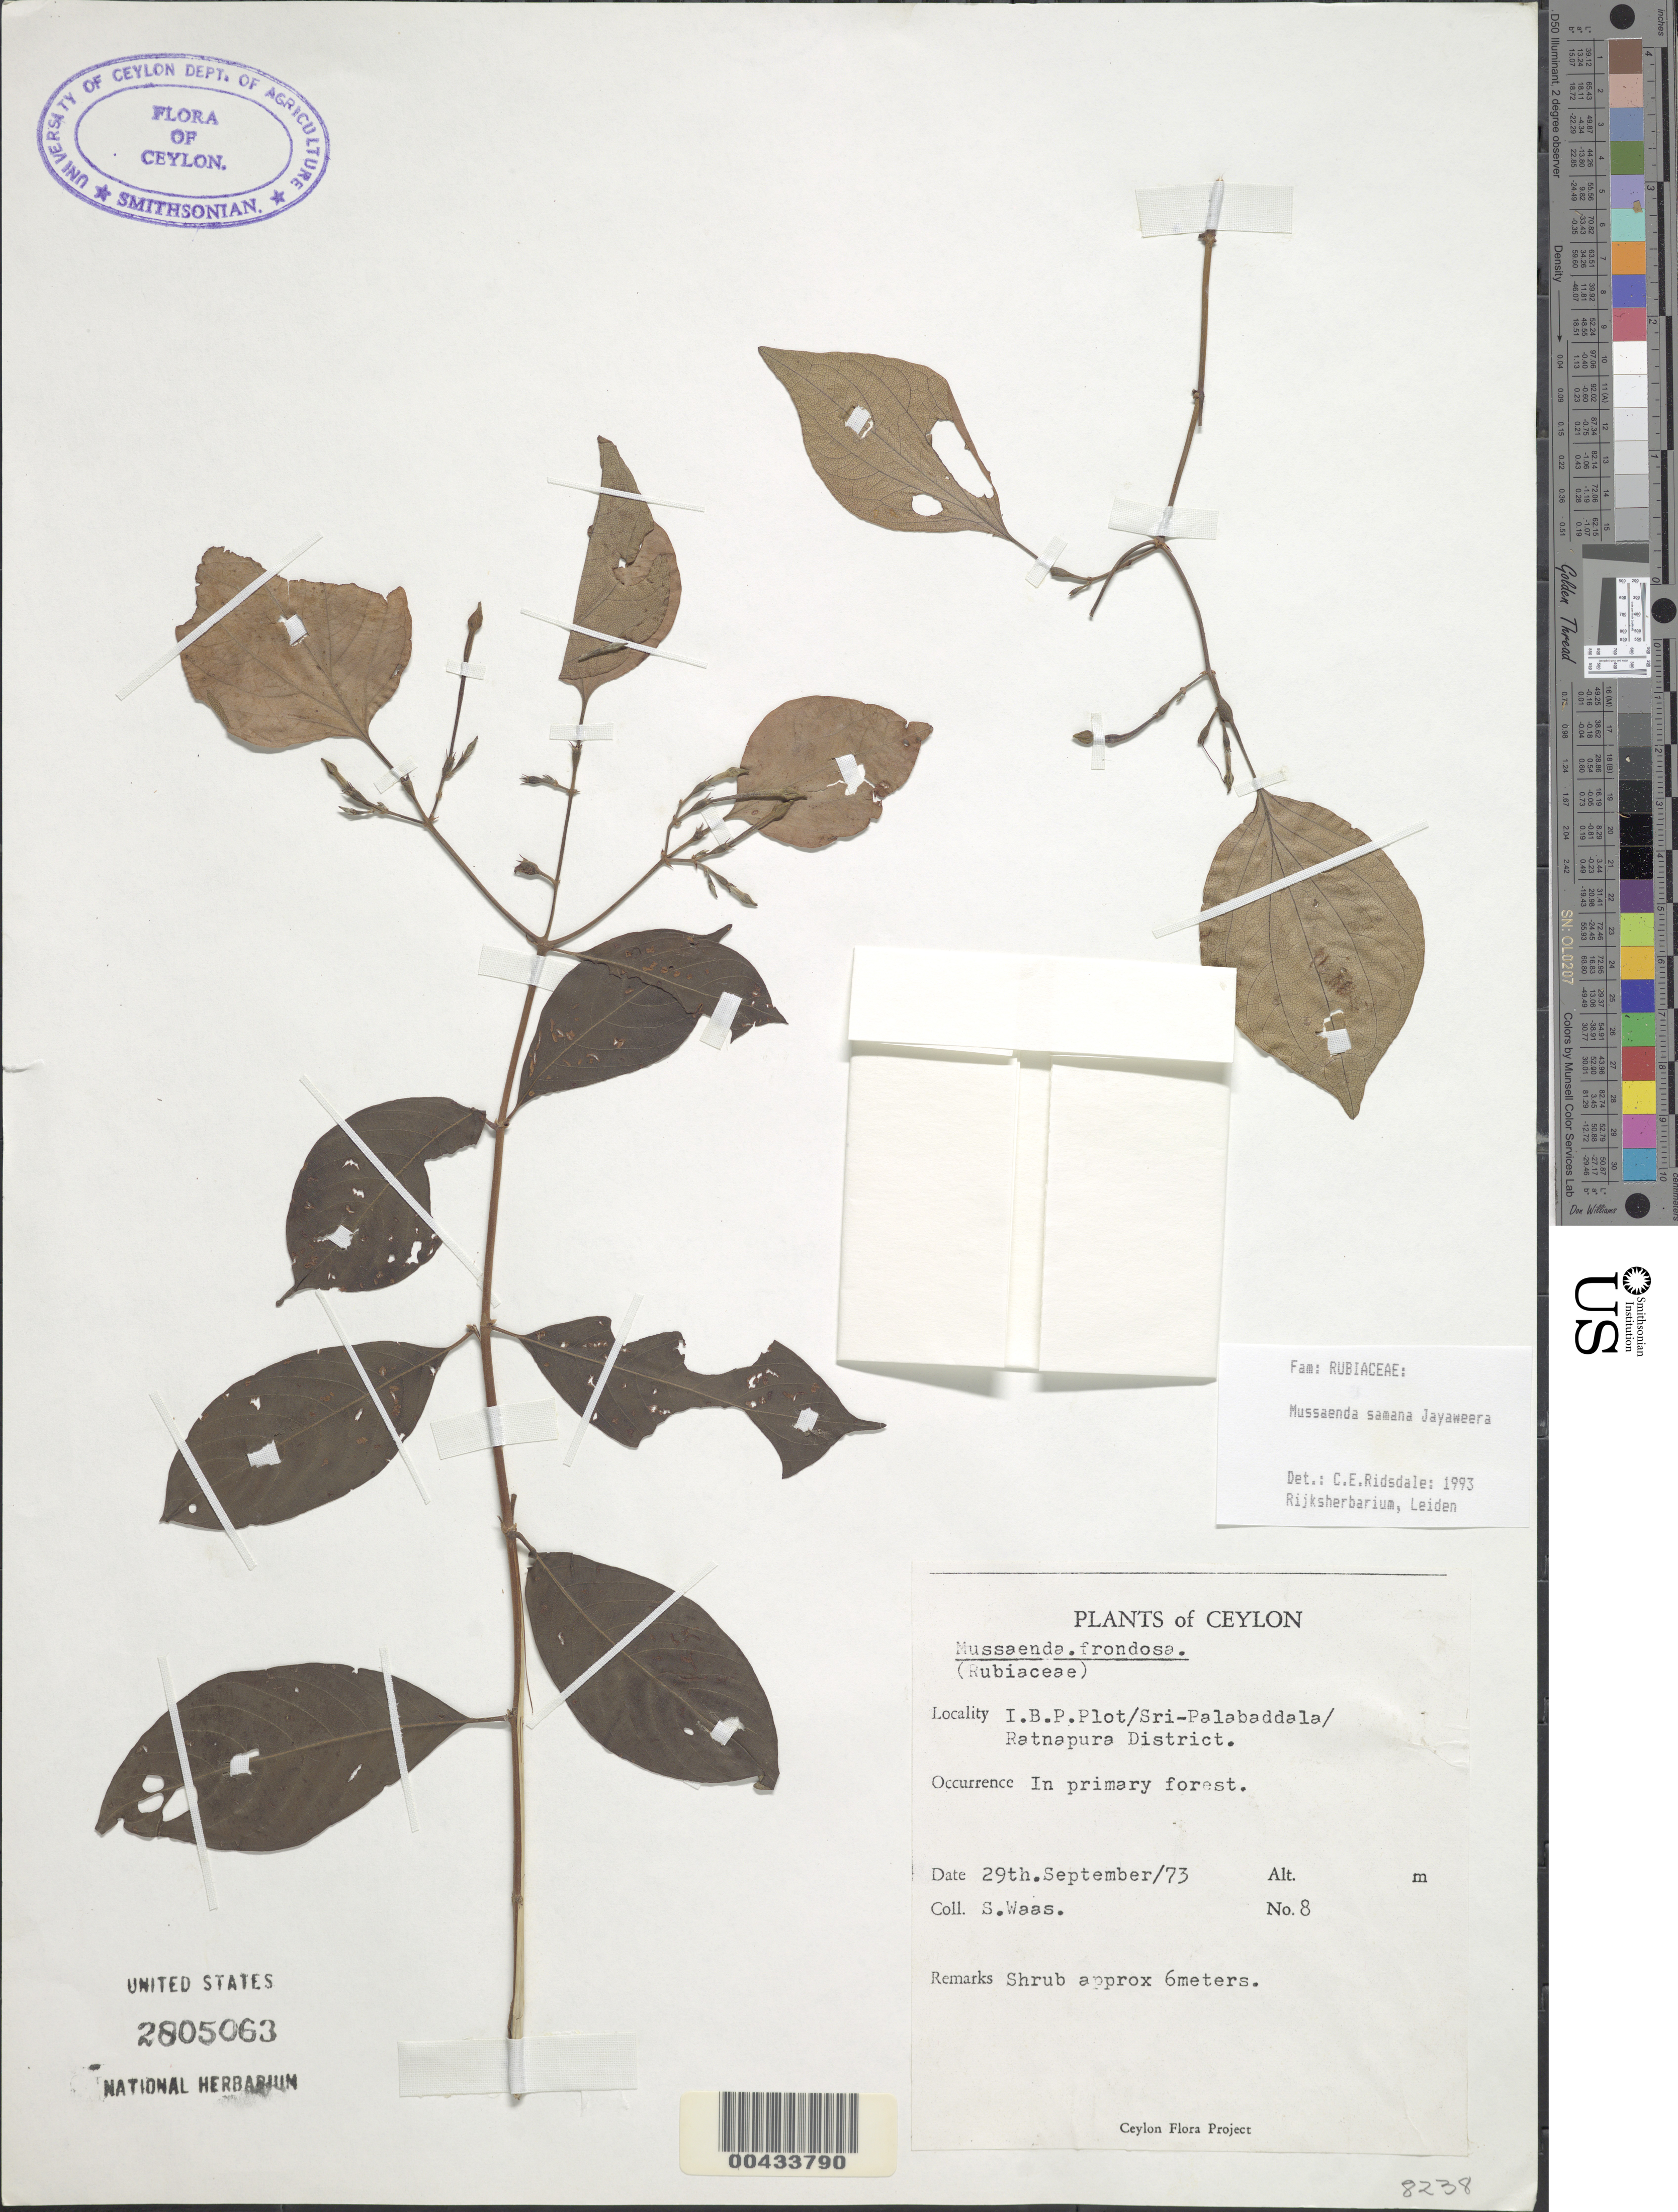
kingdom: Plantae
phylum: Tracheophyta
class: Magnoliopsida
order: Gentianales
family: Rubiaceae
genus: Mussaenda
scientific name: Mussaenda samana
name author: Jayaweera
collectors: S. Waas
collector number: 8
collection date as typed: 29 Sep 1973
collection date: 1973-09-29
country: Sri Lanka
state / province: Sabaragamuwa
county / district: Ratnapura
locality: IBP Plot, Sri-Palabaddala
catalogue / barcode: US 2805063